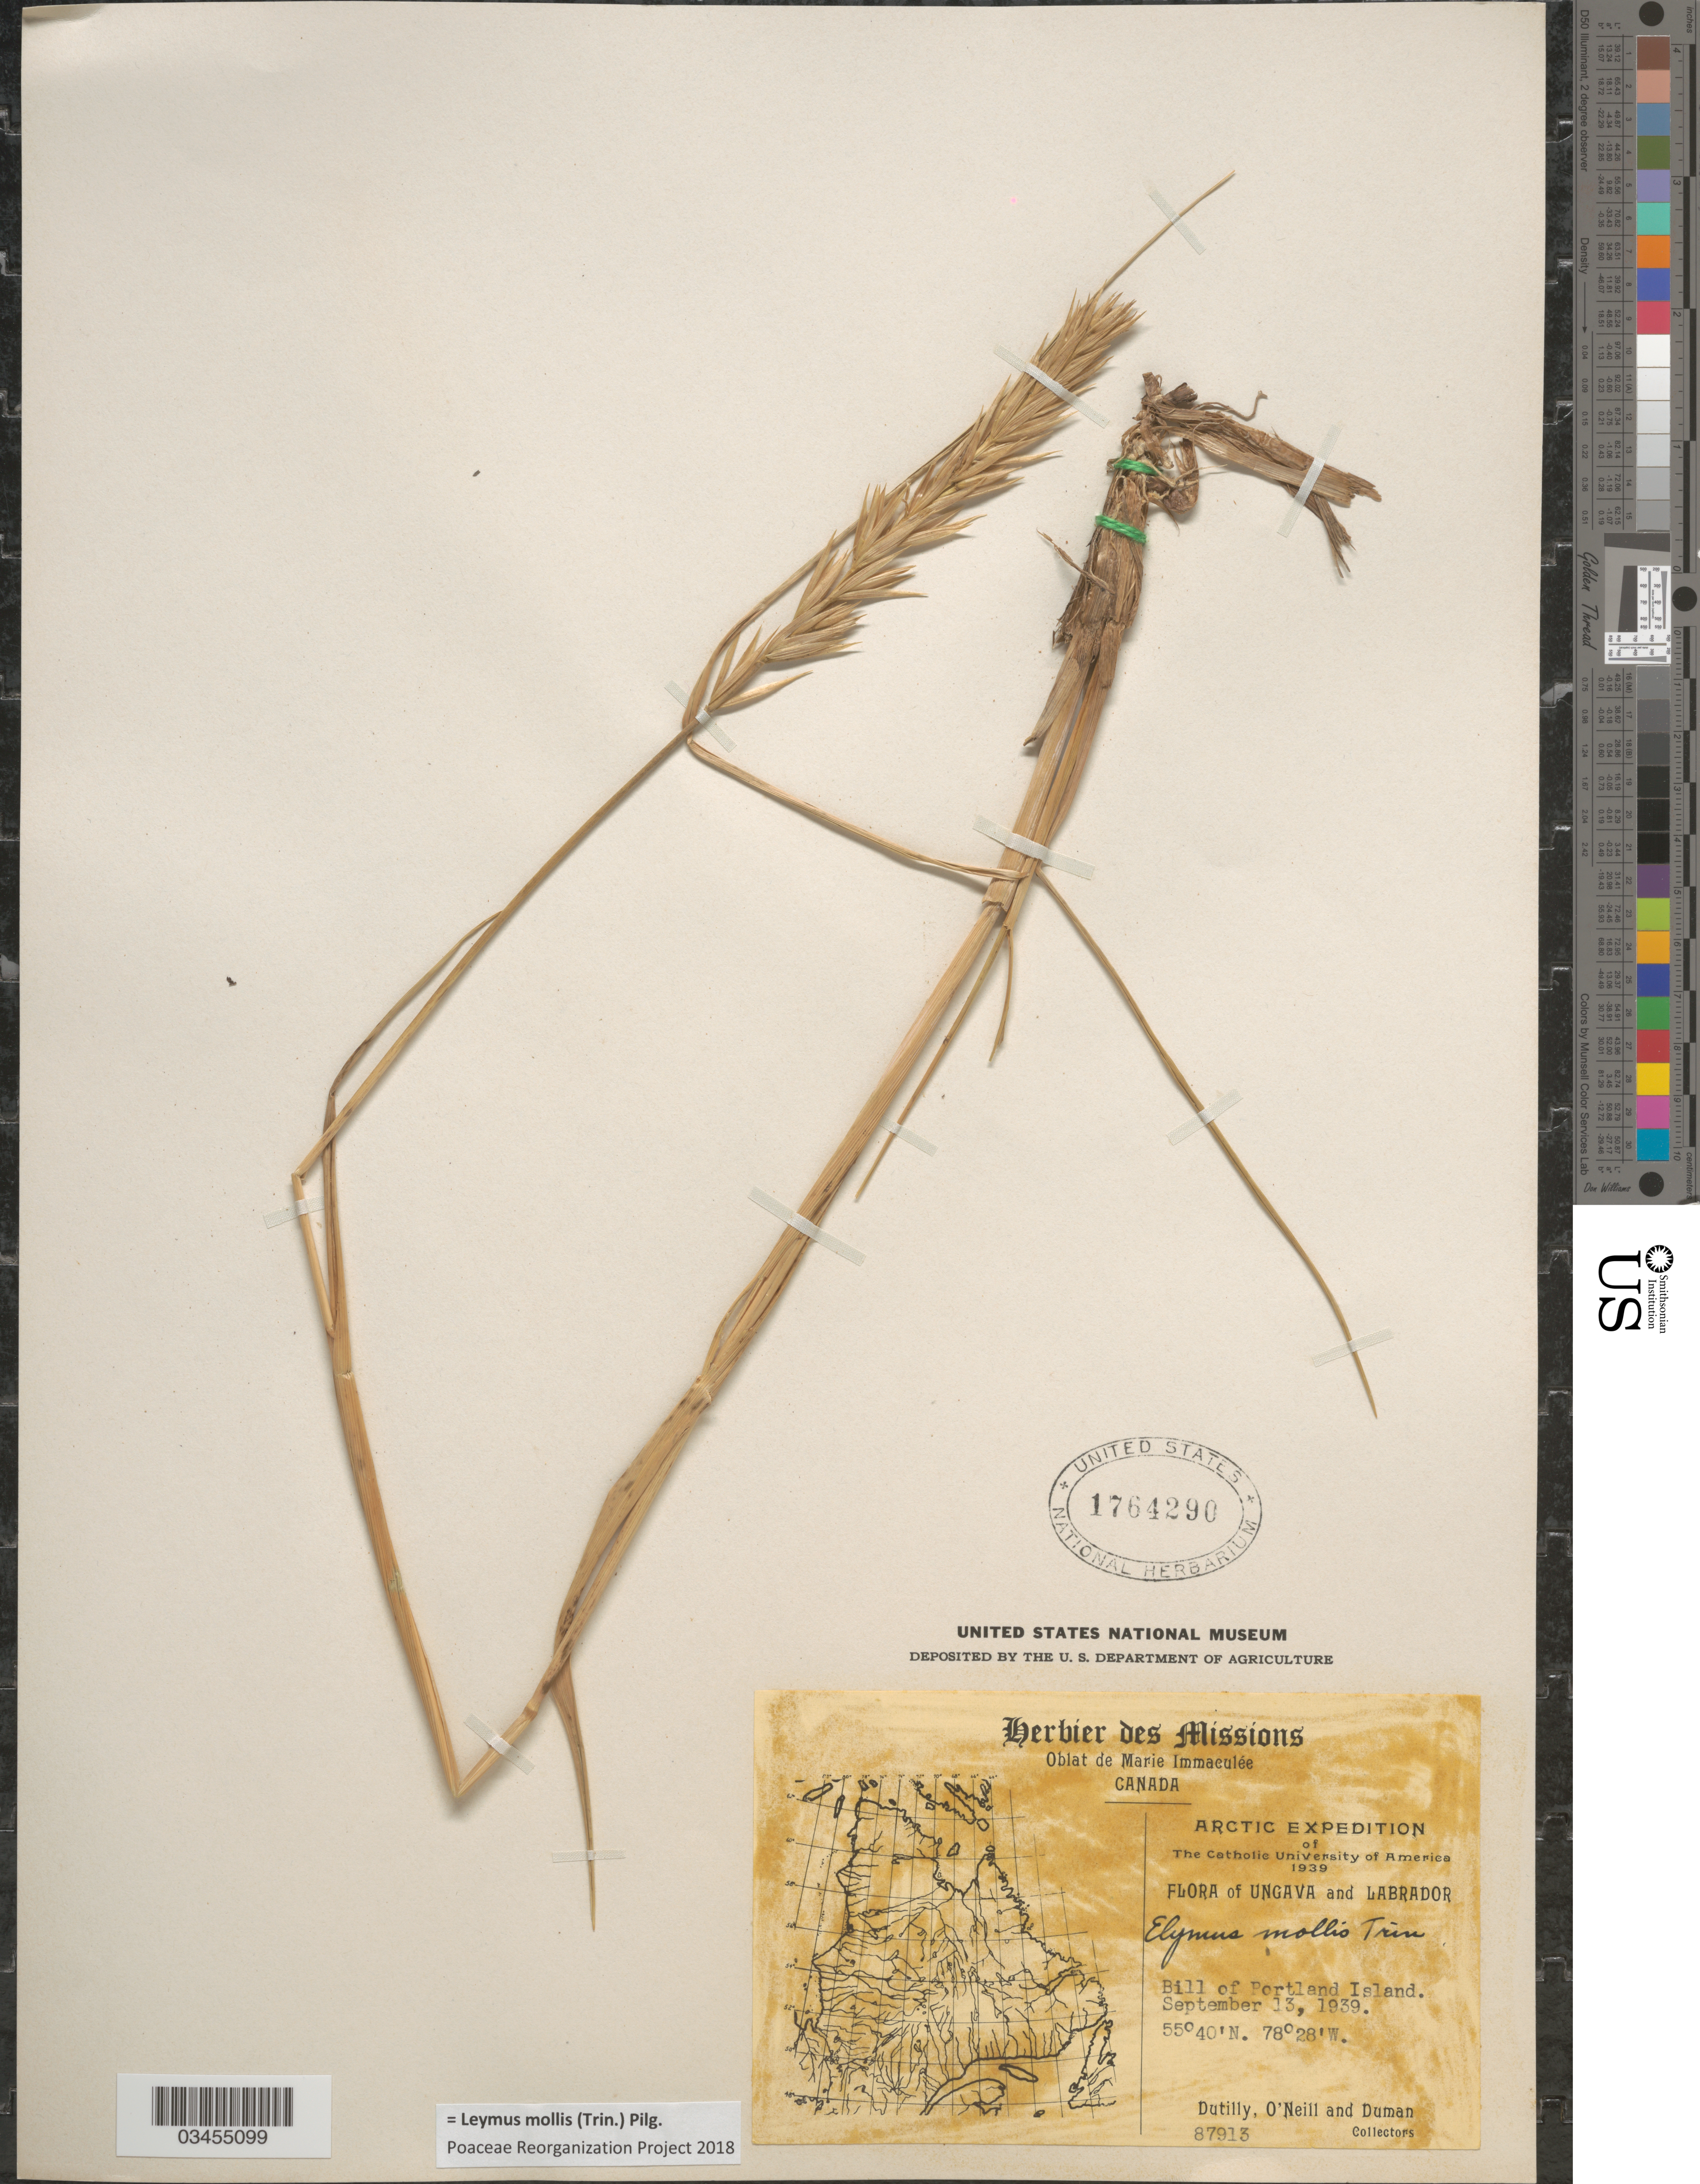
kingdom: Plantae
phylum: Tracheophyta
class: Liliopsida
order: Poales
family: Poaceae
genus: Leymus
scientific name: Leymus mollis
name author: (Trin.) Pilg.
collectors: -. Dutilly, -. O'Neill & -. Duman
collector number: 87913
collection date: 1939-09-13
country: Canada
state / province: Newfoundland and Labrador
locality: Arctic Expedition of The Catholic University of America 1939. Ungava and Labrador. Bill of Portland Island.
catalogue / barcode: US 1764290